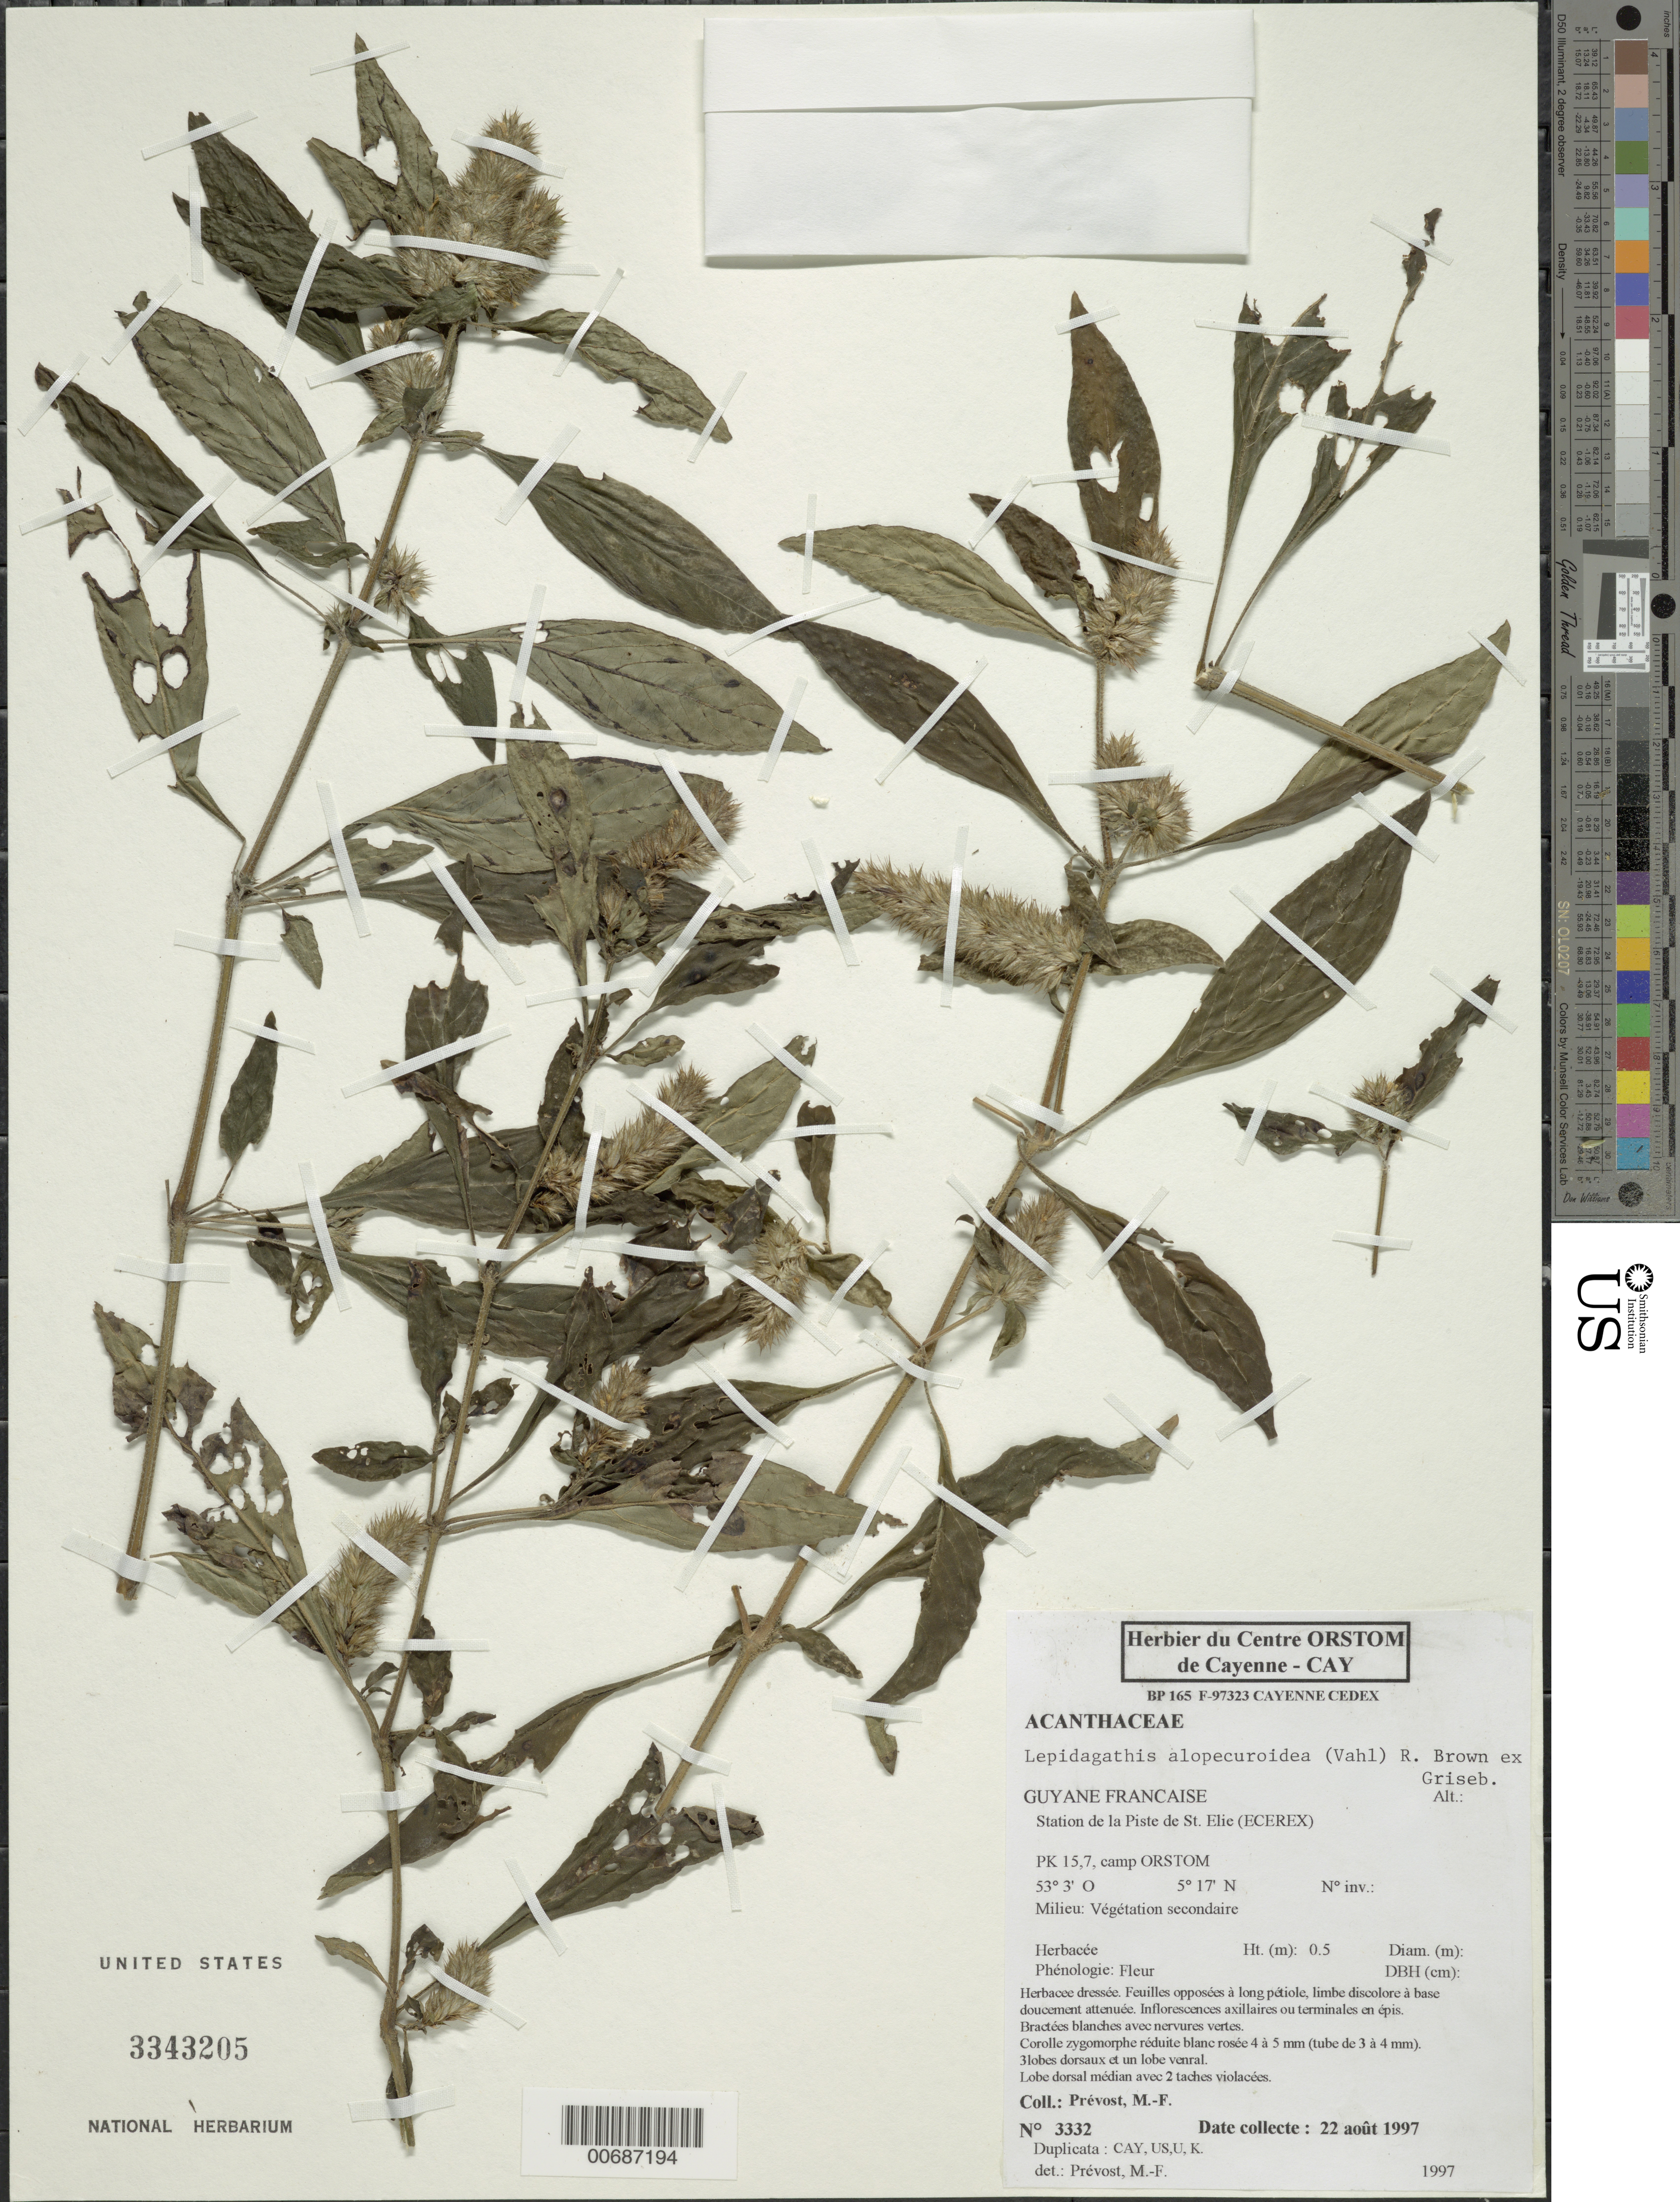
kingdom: Plantae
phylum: Tracheophyta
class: Magnoliopsida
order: Lamiales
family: Acanthaceae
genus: Lepidagathis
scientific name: Lepidagathis alopecuroidea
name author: (Vahl) R. Br. ex Griseb.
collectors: M.-F. Prévost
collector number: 3332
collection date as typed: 22-Aug-97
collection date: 1997-08-22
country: French Guiana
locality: Station de la Piste de Saint-Élie (ECEREX), PK 15.7, camp ORSTOM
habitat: Secondary vegetation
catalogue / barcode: US 3343205